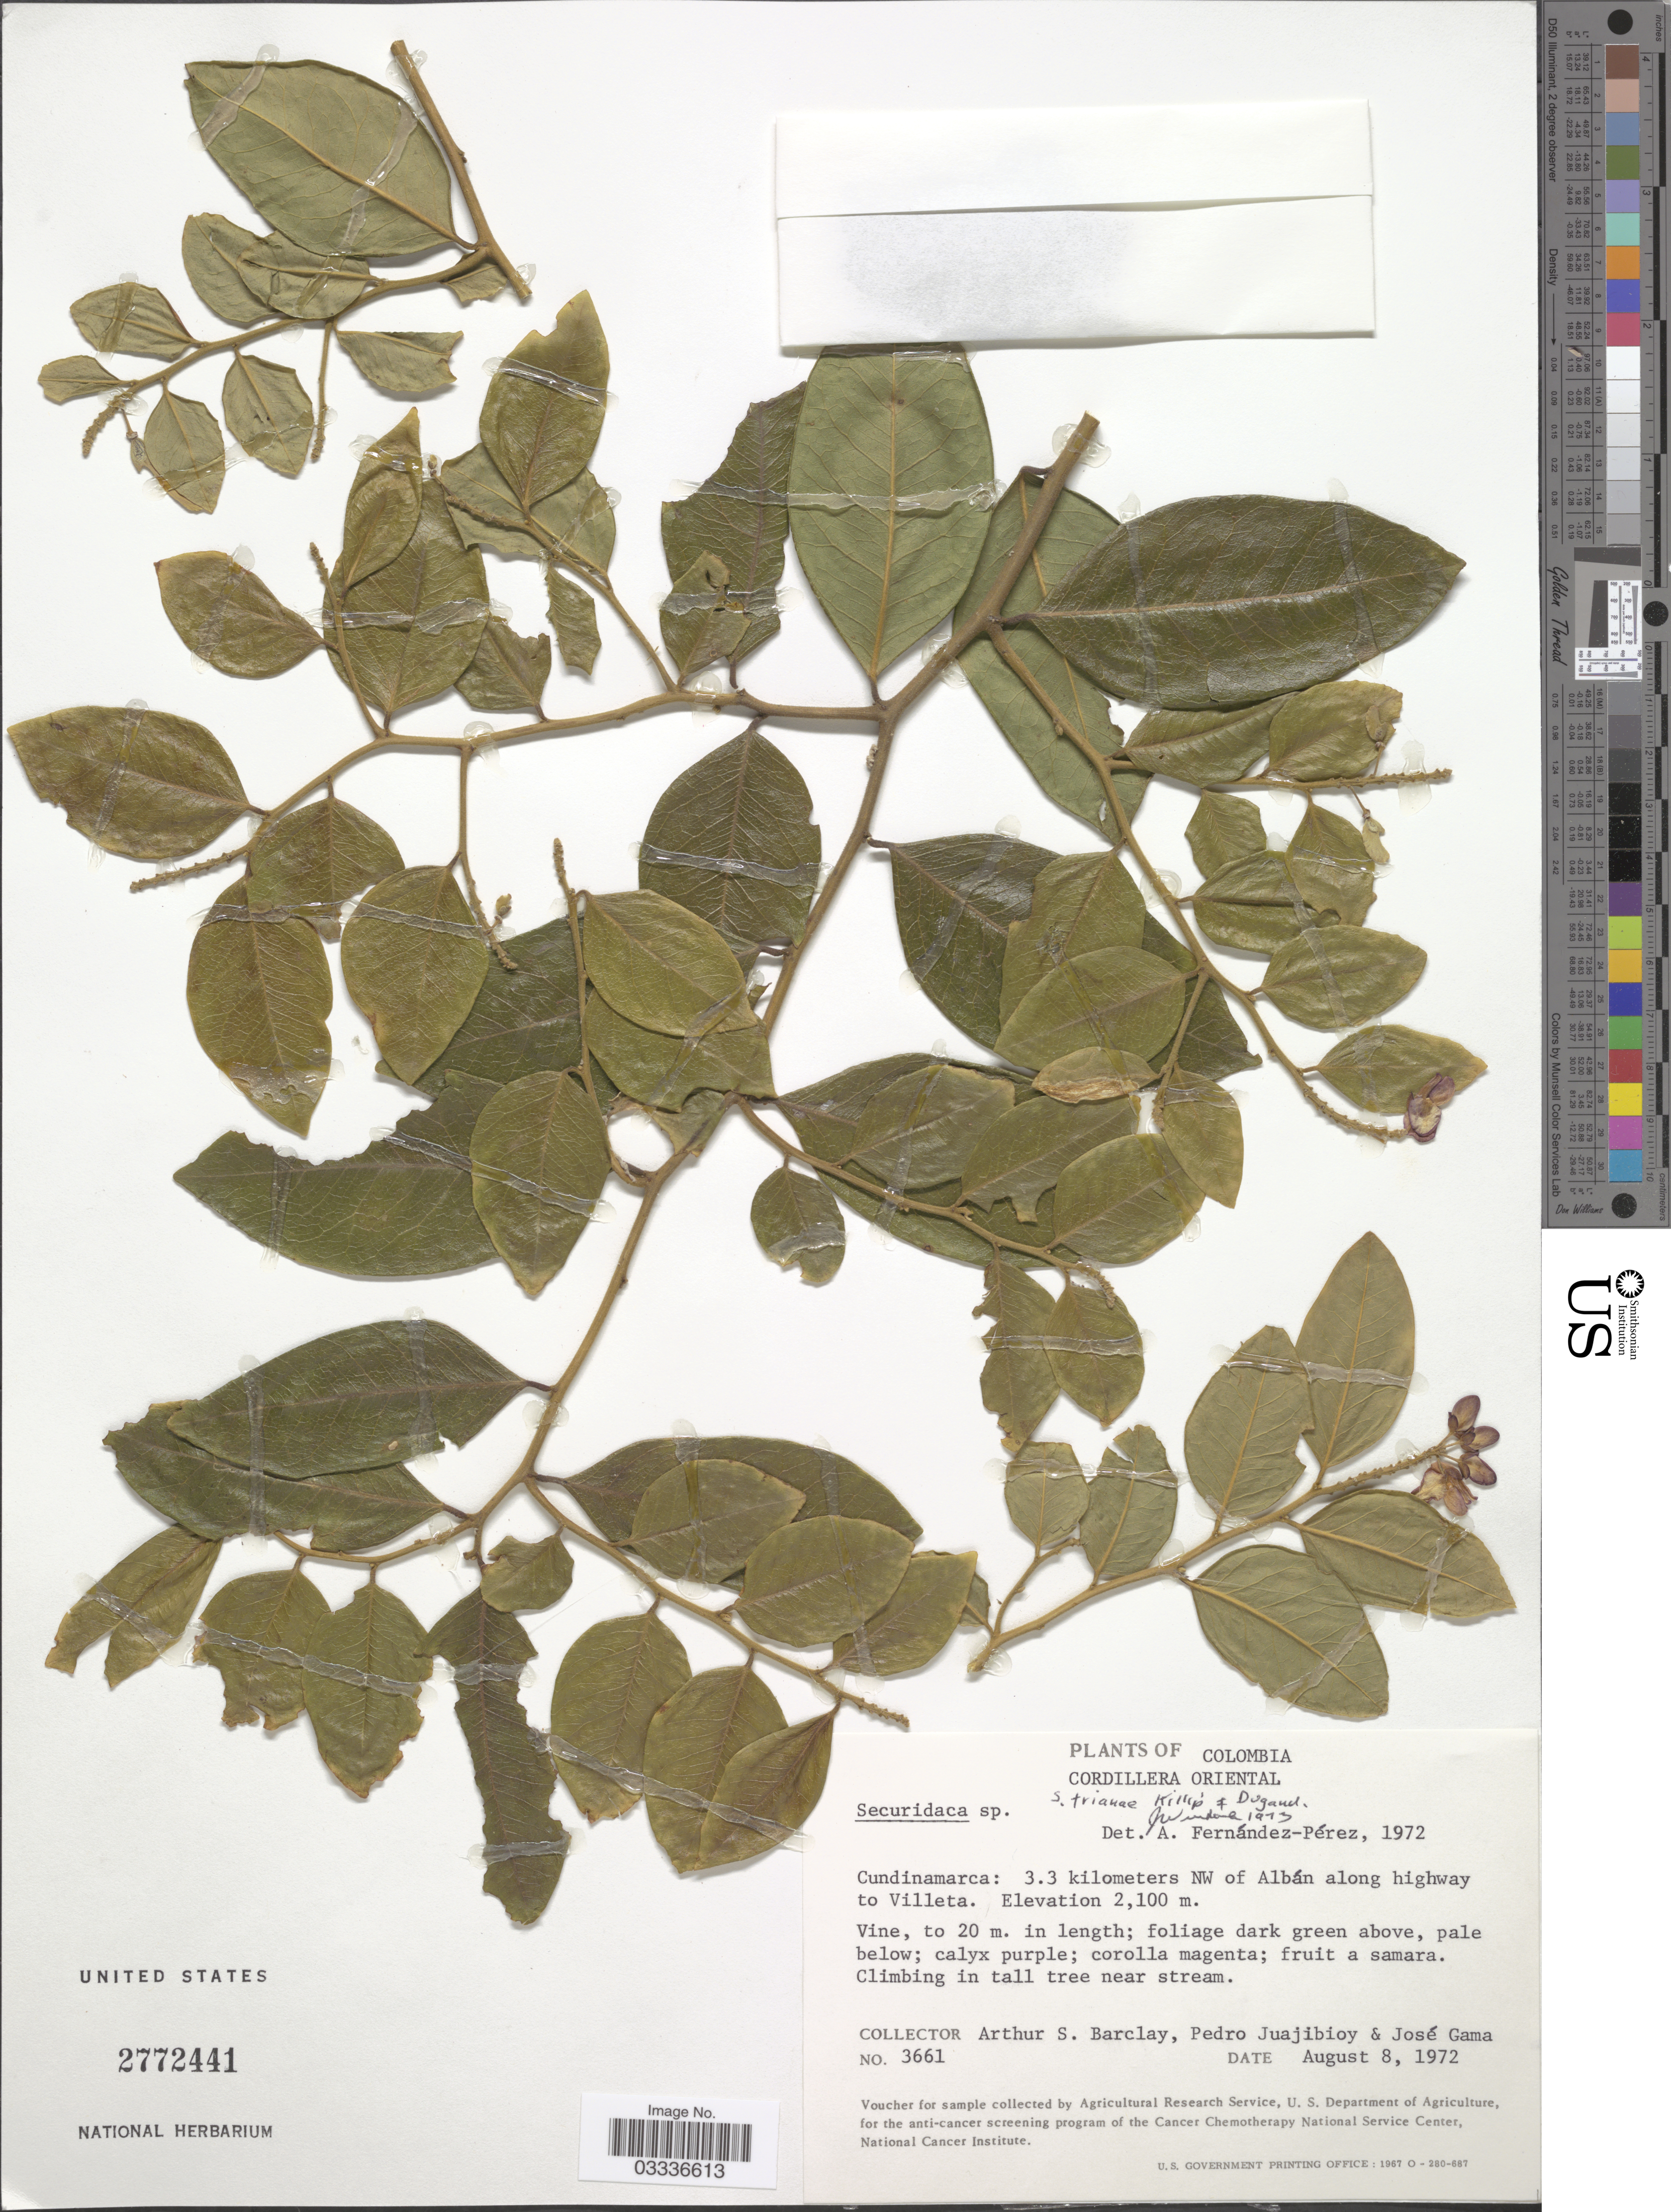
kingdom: Plantae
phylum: Tracheophyta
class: Magnoliopsida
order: Fabales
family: Polygalaceae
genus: Securidaca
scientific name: Securidaca trianae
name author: Killip & Dugand G.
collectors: A. S. Barclay, P. Juajibioy & J. Gama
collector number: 3661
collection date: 1972-08-08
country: Colombia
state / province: Cundinamarca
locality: Cordillera Oriental. 3.3 kilometers NW of Albán along highway to Villeta.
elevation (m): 2100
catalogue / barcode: US 2772441